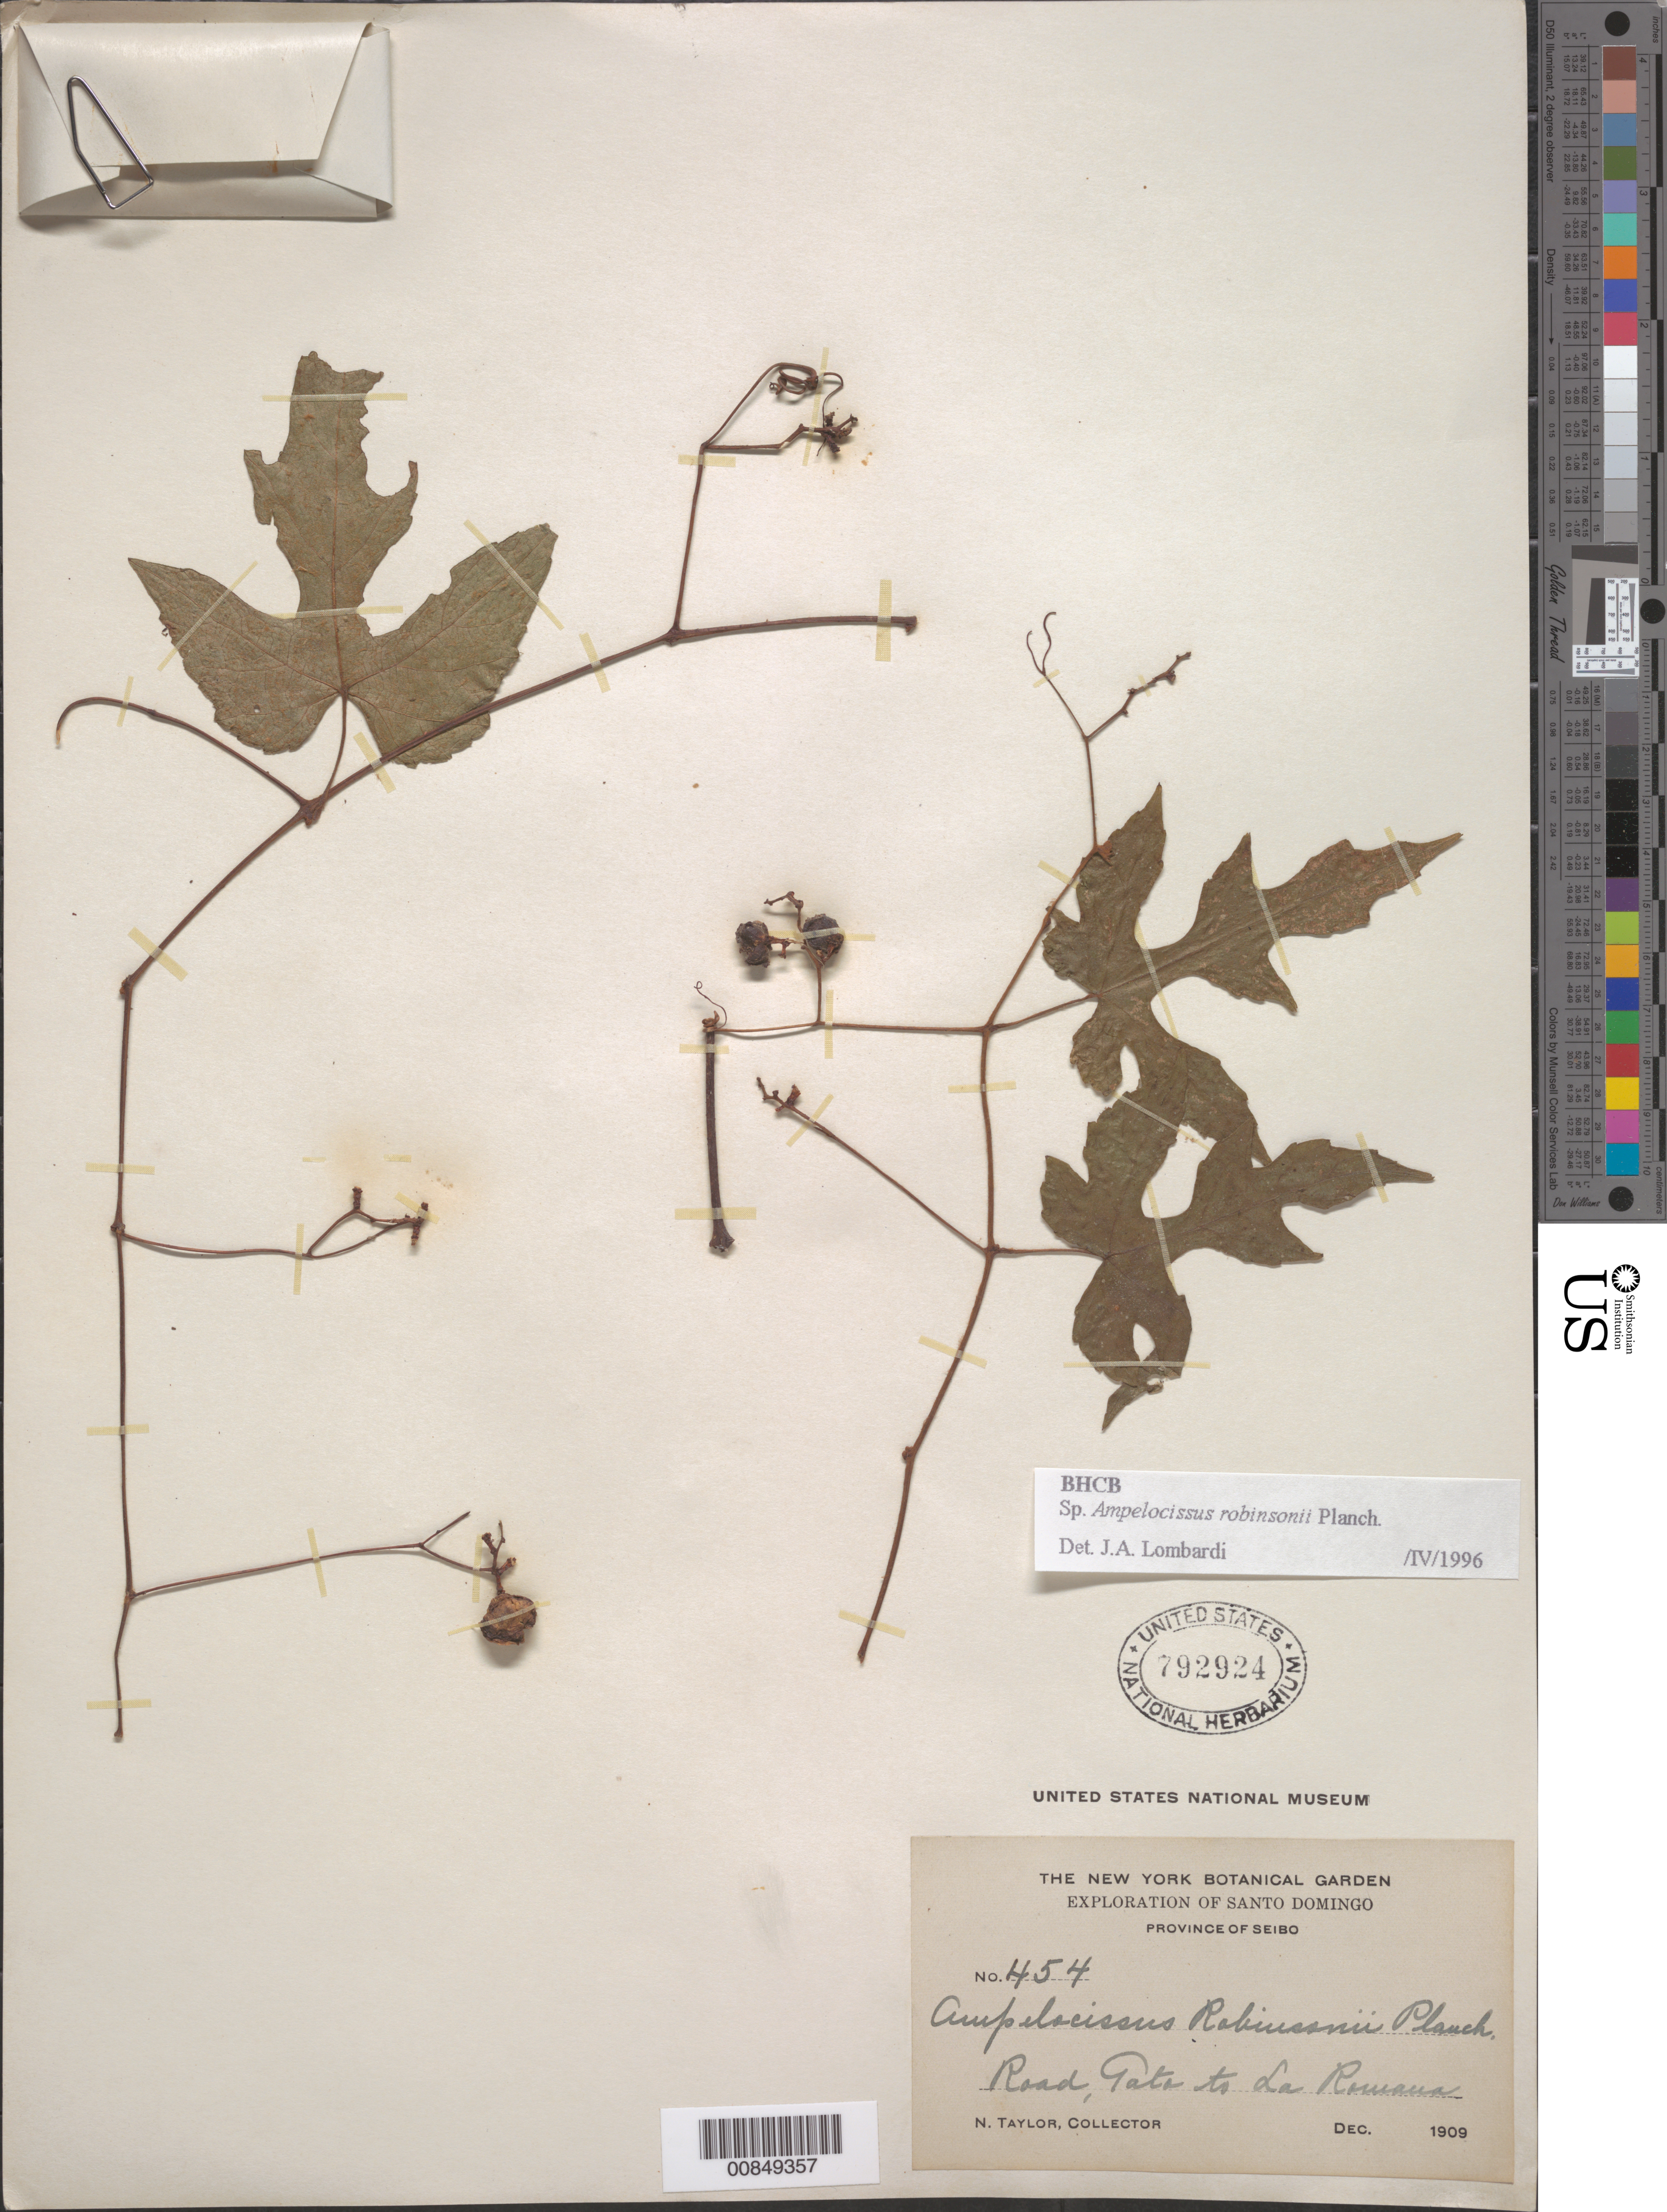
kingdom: Plantae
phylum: Tracheophyta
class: Magnoliopsida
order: Vitales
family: Vitaceae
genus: Ampelocissus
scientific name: Ampelocissus robinsonii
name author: Planch.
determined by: Lombardi, Julio A.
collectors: N. Taylor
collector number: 454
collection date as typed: Dec 1909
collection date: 1909-12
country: Dominican Republic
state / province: El Seibo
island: Hispaniola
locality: Road from "Gata to la Roueaua"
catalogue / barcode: US 792924